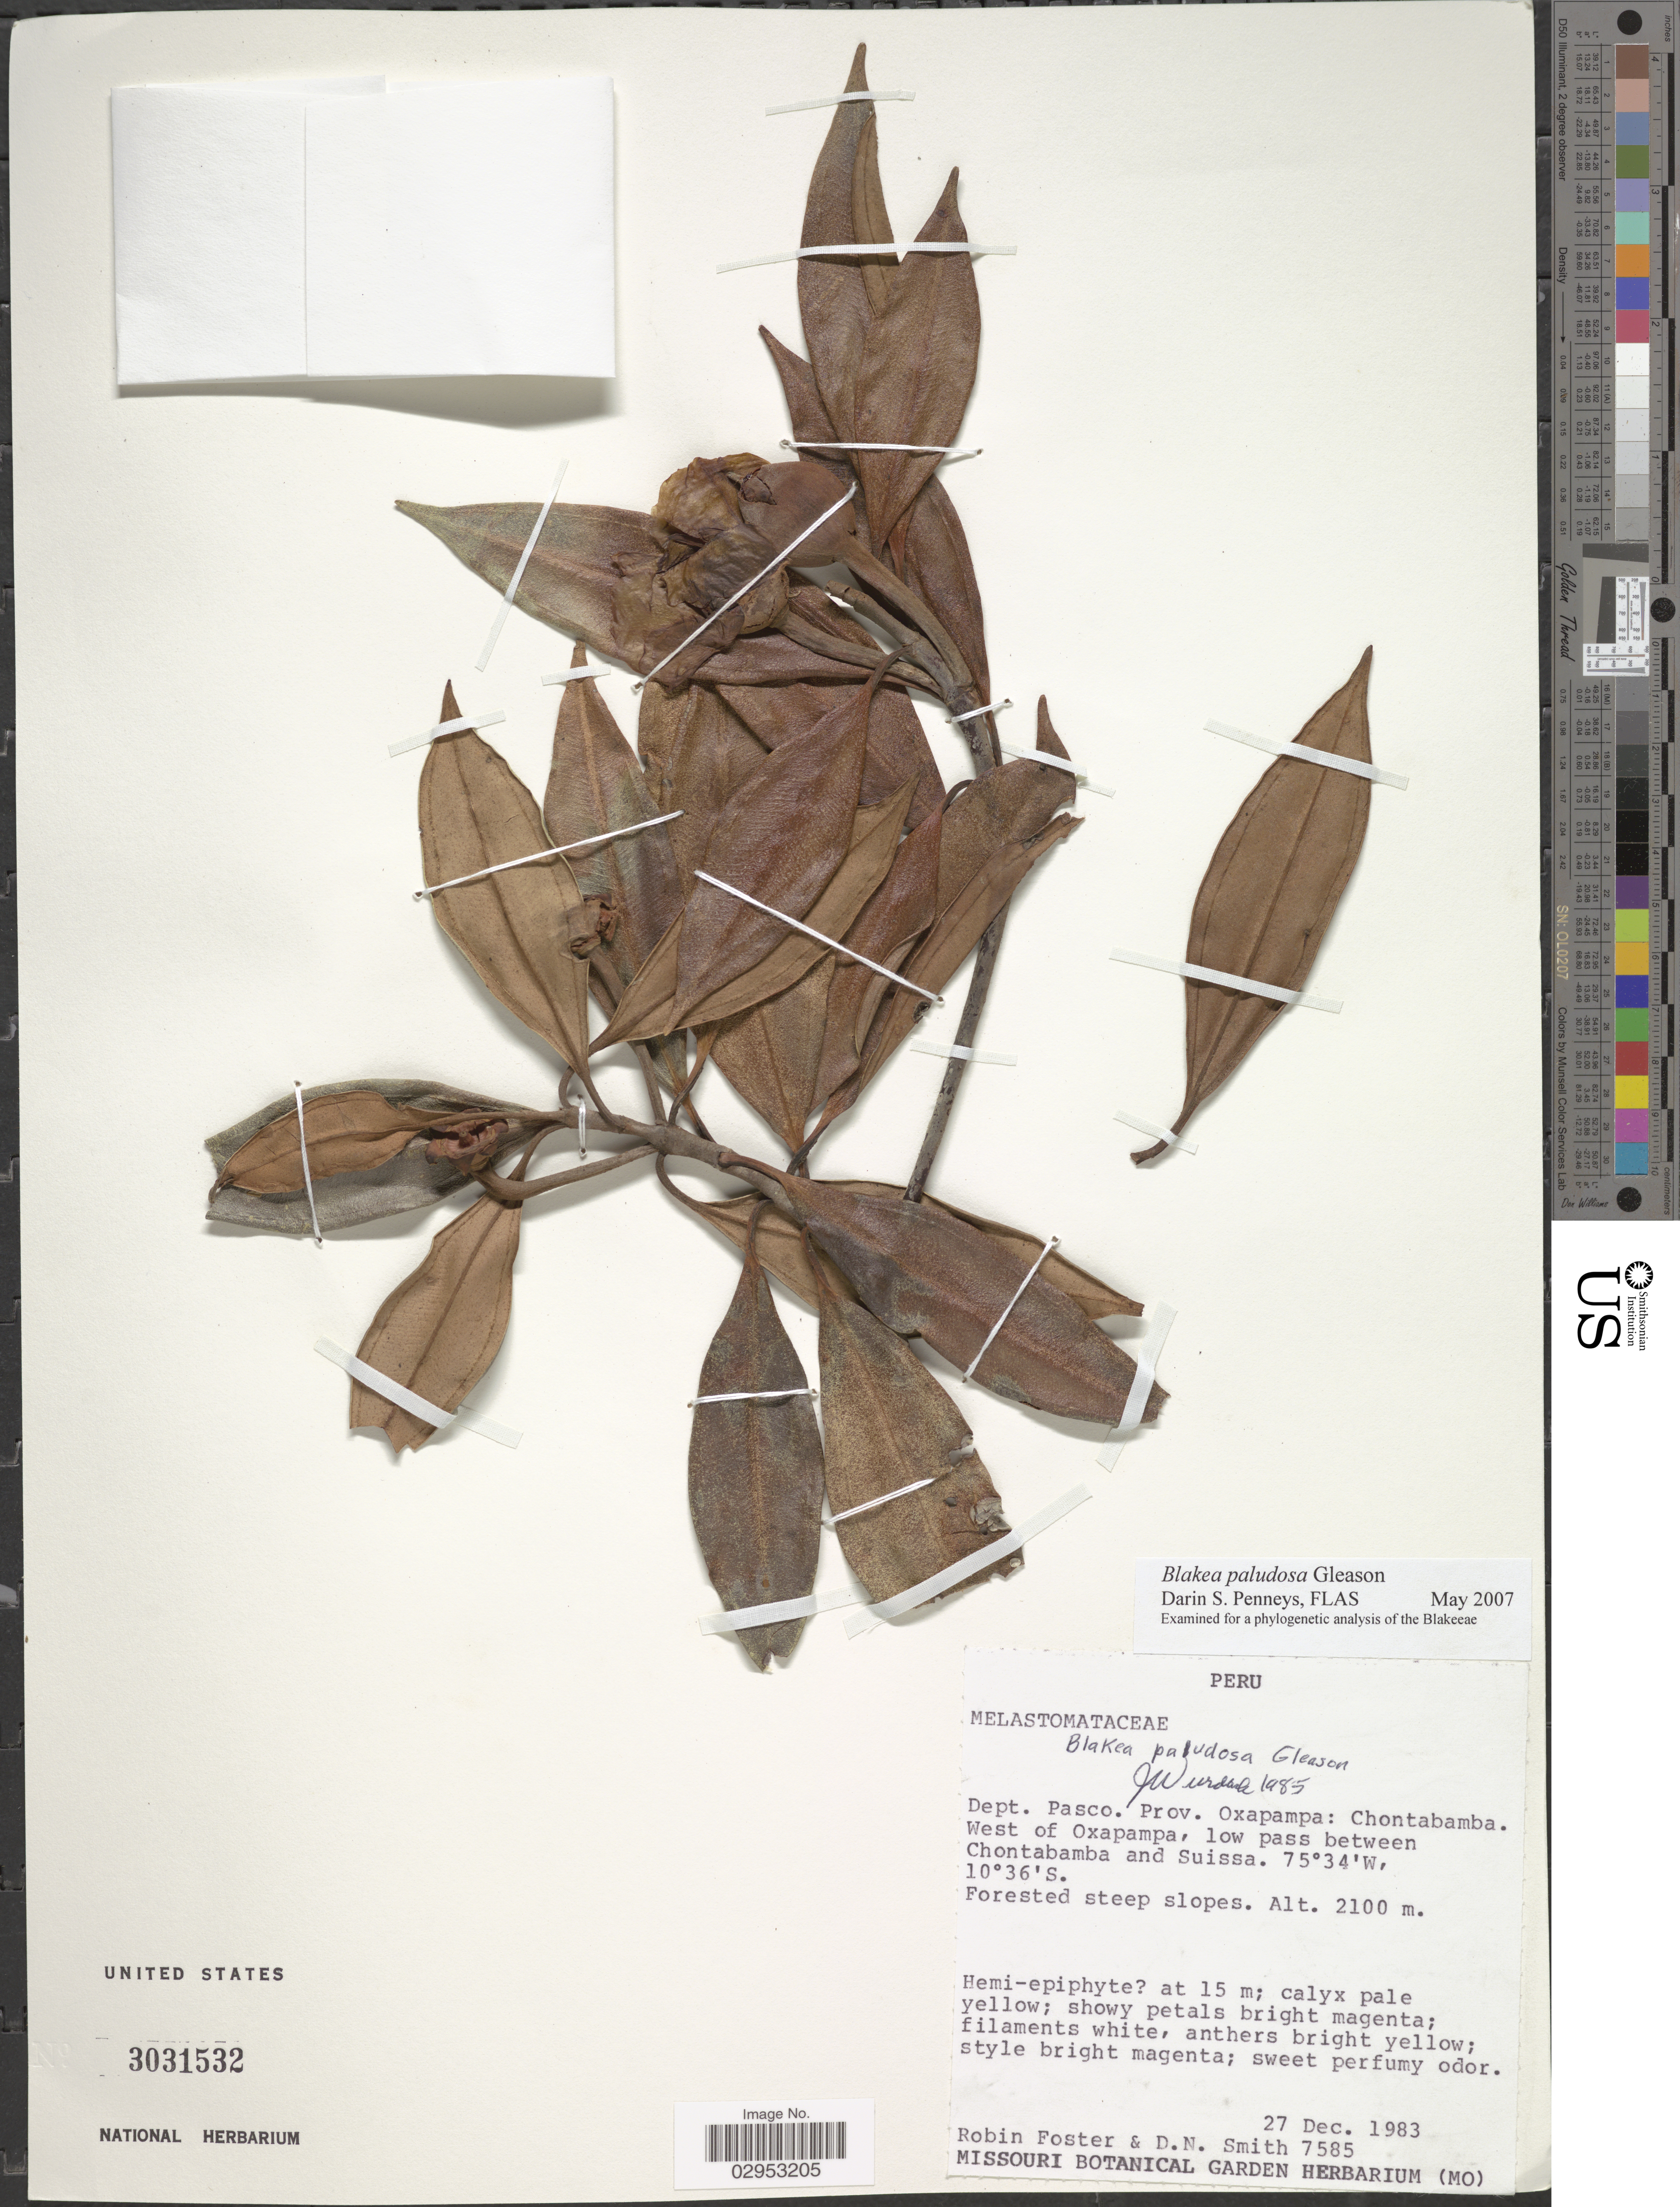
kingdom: Plantae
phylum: Tracheophyta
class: Magnoliopsida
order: Myrtales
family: Melastomataceae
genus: Blakea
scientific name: Blakea paludosa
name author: Gleason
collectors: R. B. Foster & D. Smith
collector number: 7585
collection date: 1983-12-27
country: Peru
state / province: Pasco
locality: Dept. Pasco. Prov. Oxapampa: Chontabamba. West of Oxapampa, low pass between Chontabamba and Suissa.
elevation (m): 2100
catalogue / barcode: US 3031532